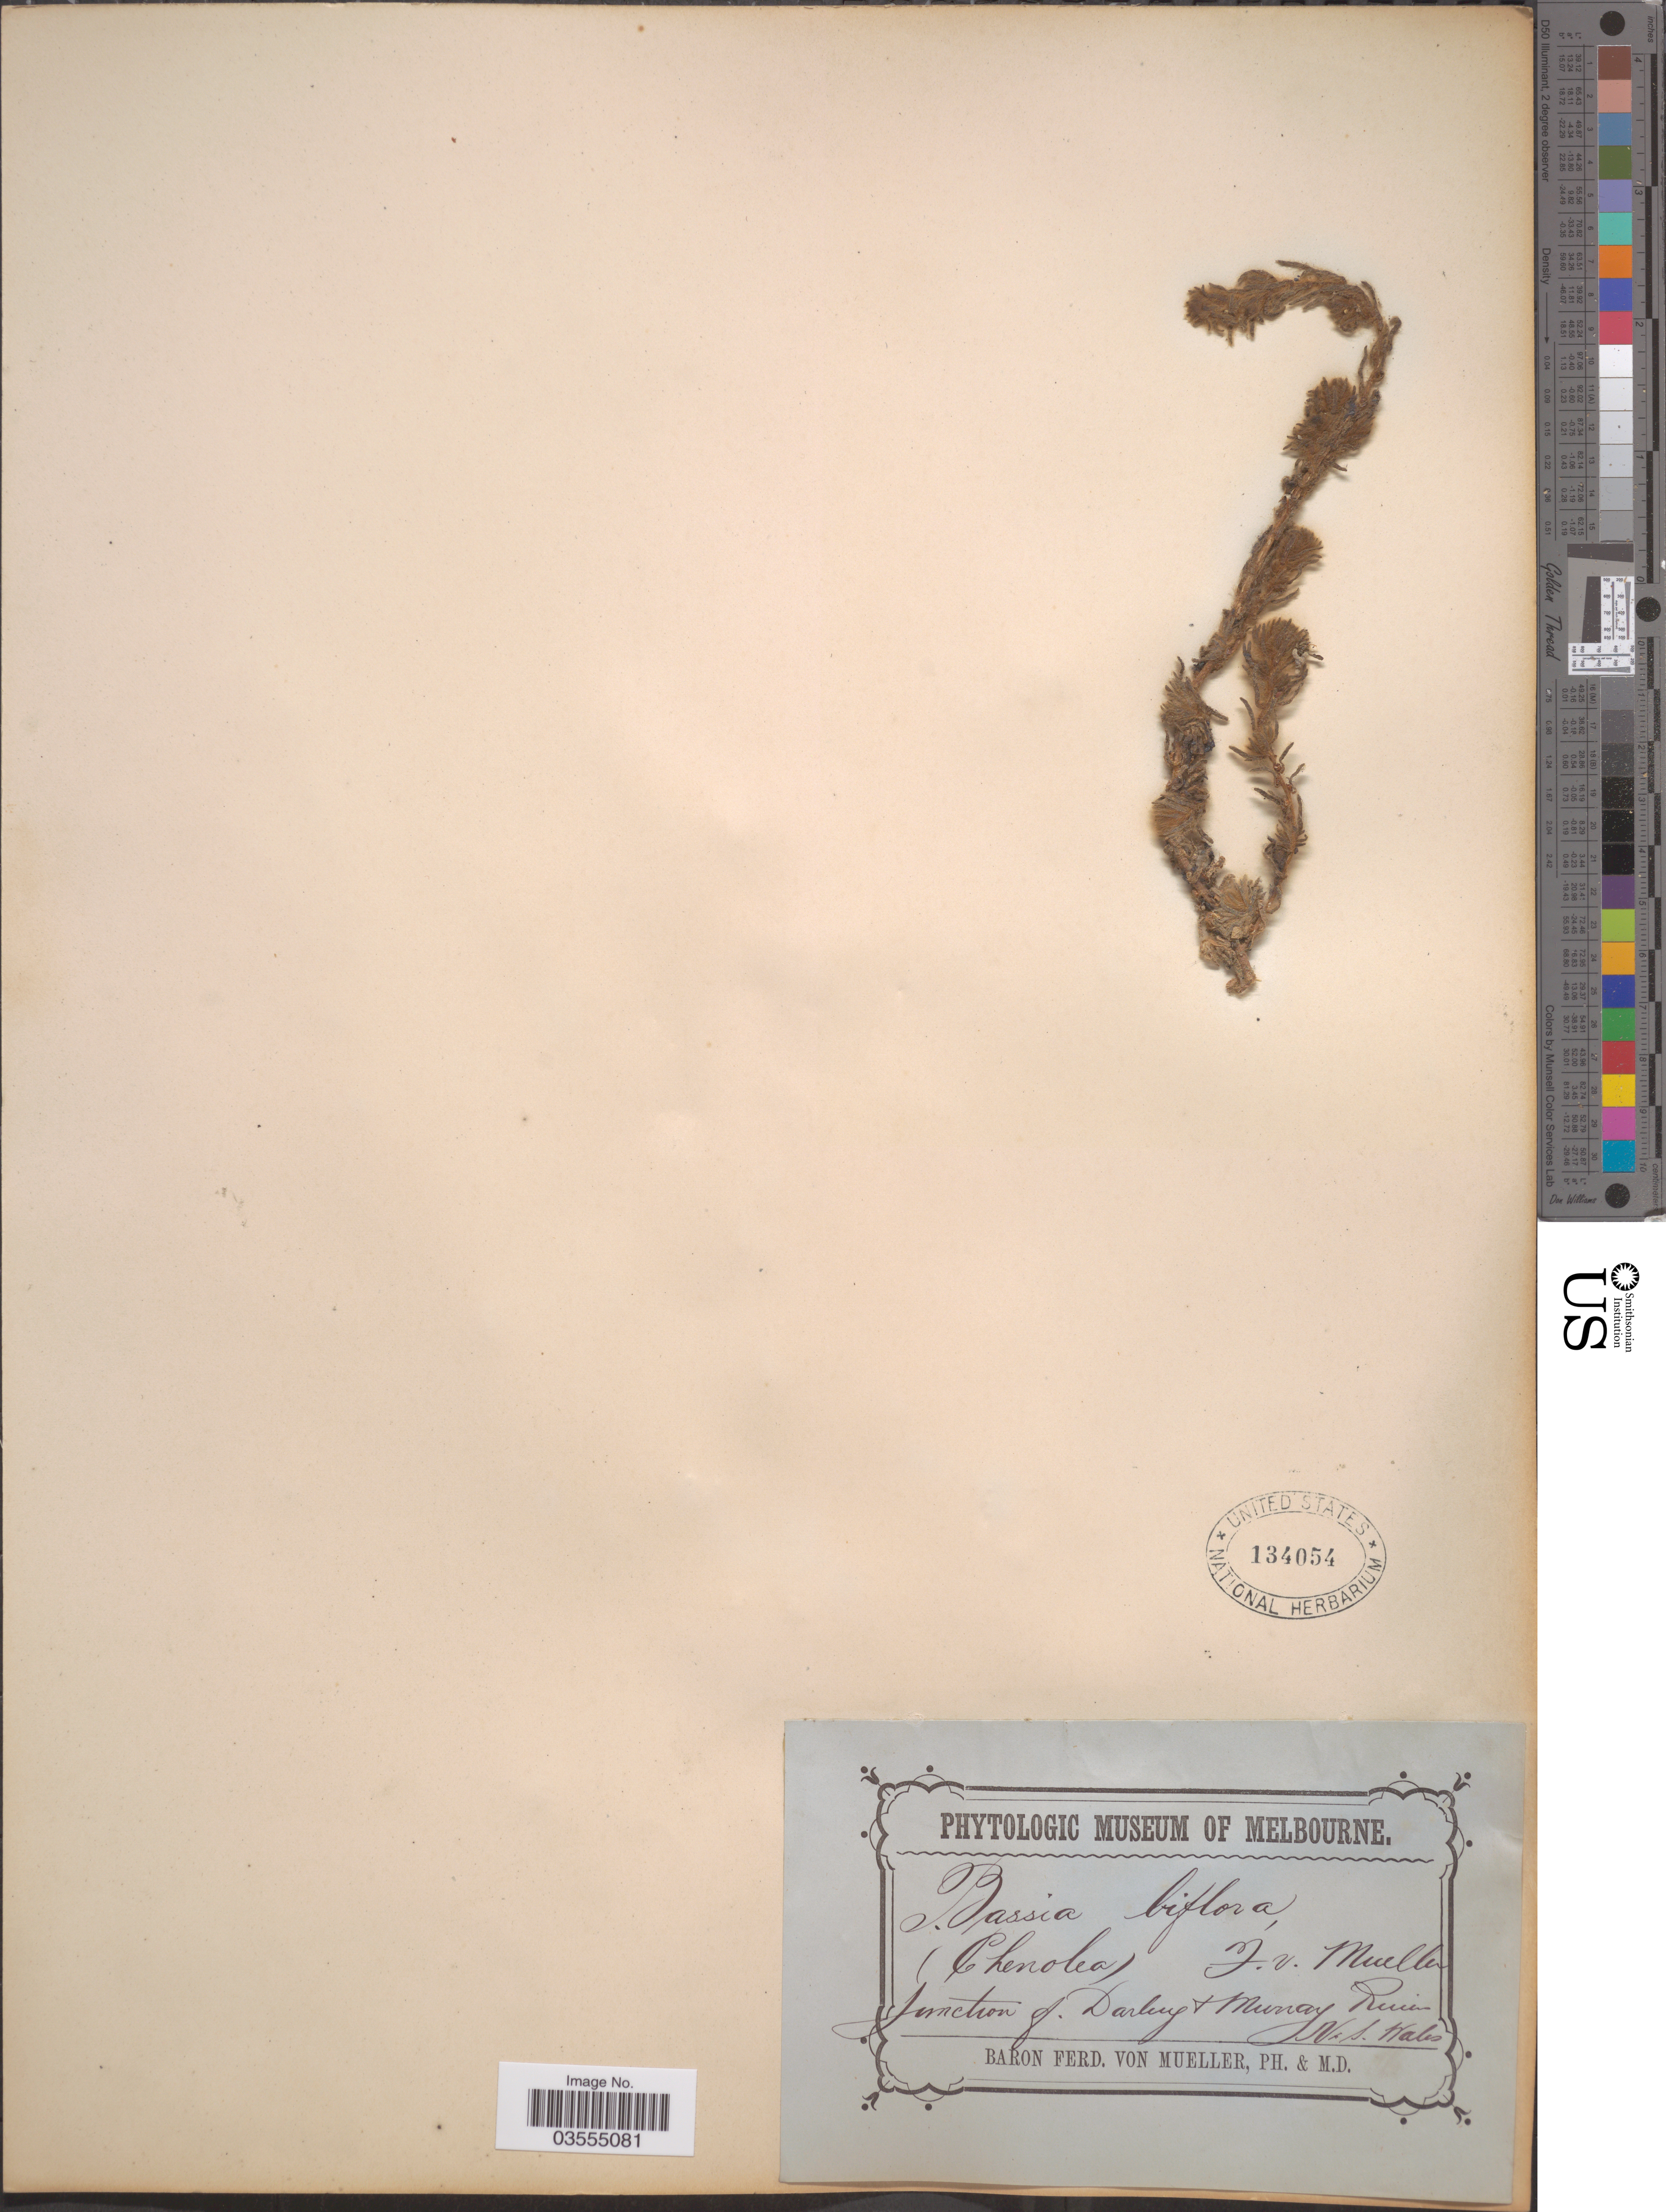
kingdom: Plantae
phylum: Tracheophyta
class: Magnoliopsida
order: Caryophyllales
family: Amaranthaceae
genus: Dissocarpus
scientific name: Dissocarpus biflorus var. biflorus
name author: (R. Br.) F. Muell.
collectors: B. von Mueller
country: Australia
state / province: New South Wales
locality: Junction of Darling + Murray River.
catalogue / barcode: US 134054